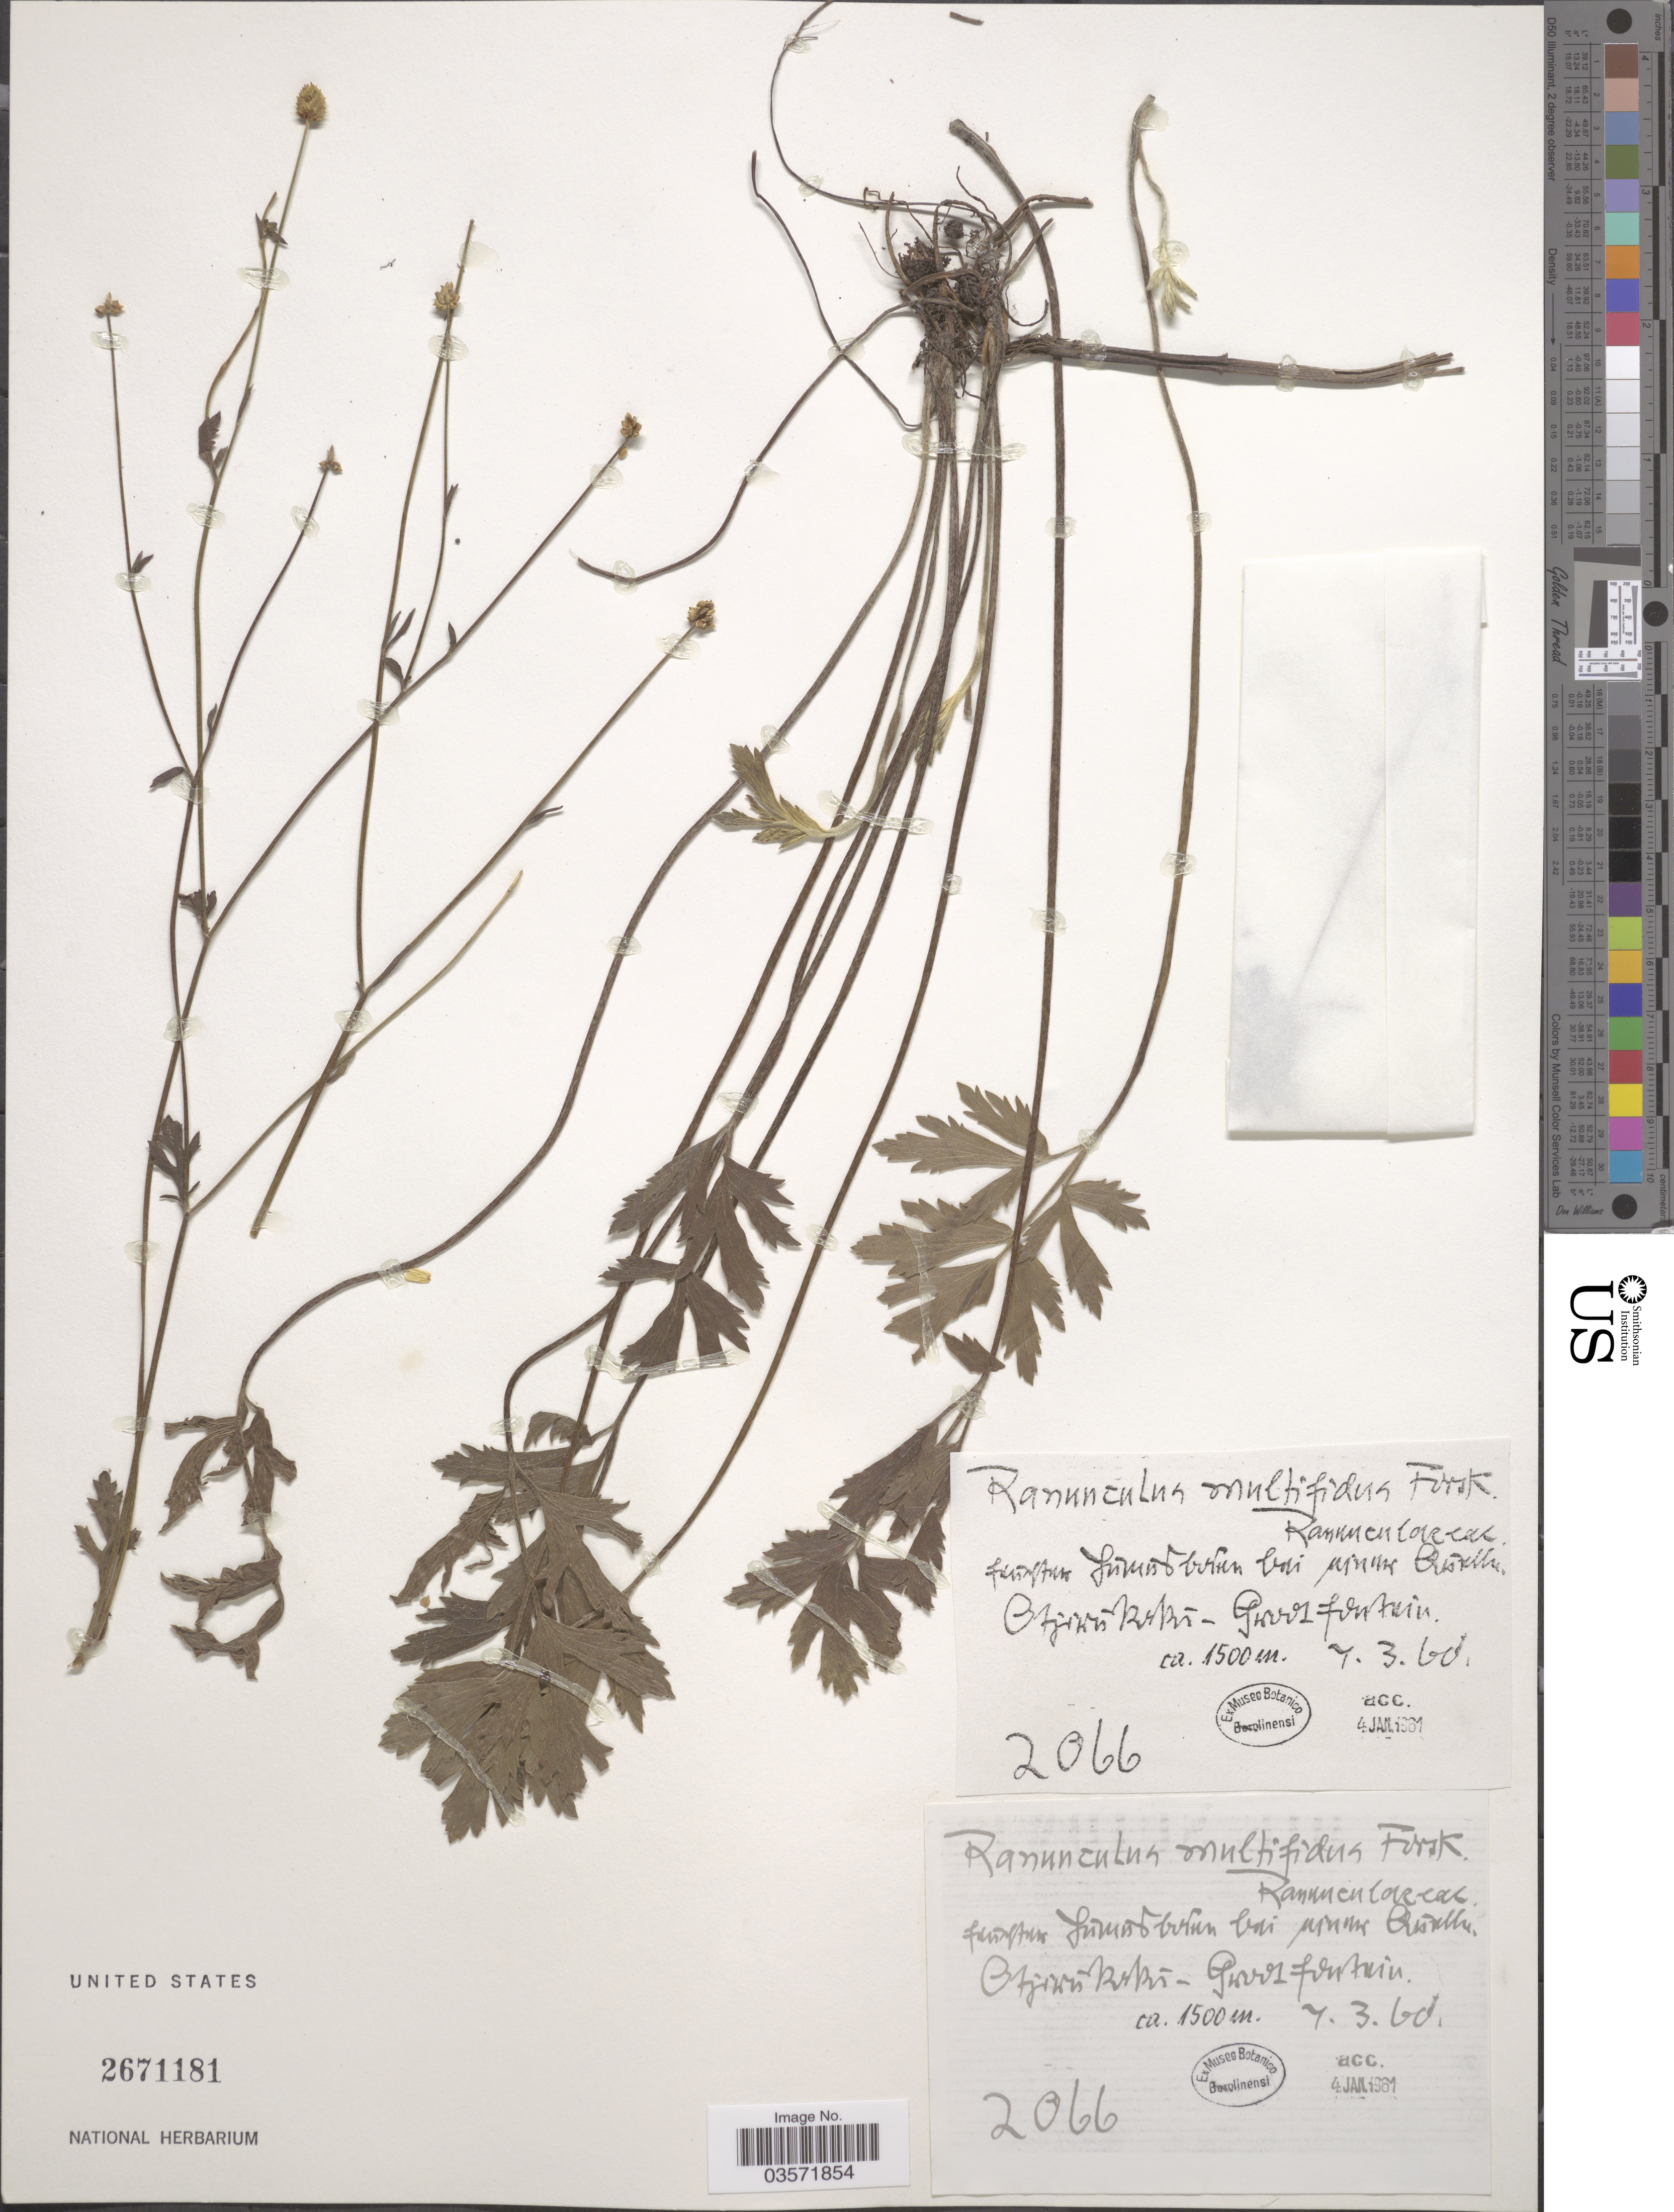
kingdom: Plantae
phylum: Tracheophyta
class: Magnoliopsida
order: Ranunculales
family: Ranunculaceae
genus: Ranunculus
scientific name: Ranunculus multifidus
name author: Forssk.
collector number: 2066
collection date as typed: Transcribed d/m/y: 7/3/60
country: Namibia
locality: Otjirukaku-Grootfontein.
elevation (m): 1500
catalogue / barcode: US 2671181